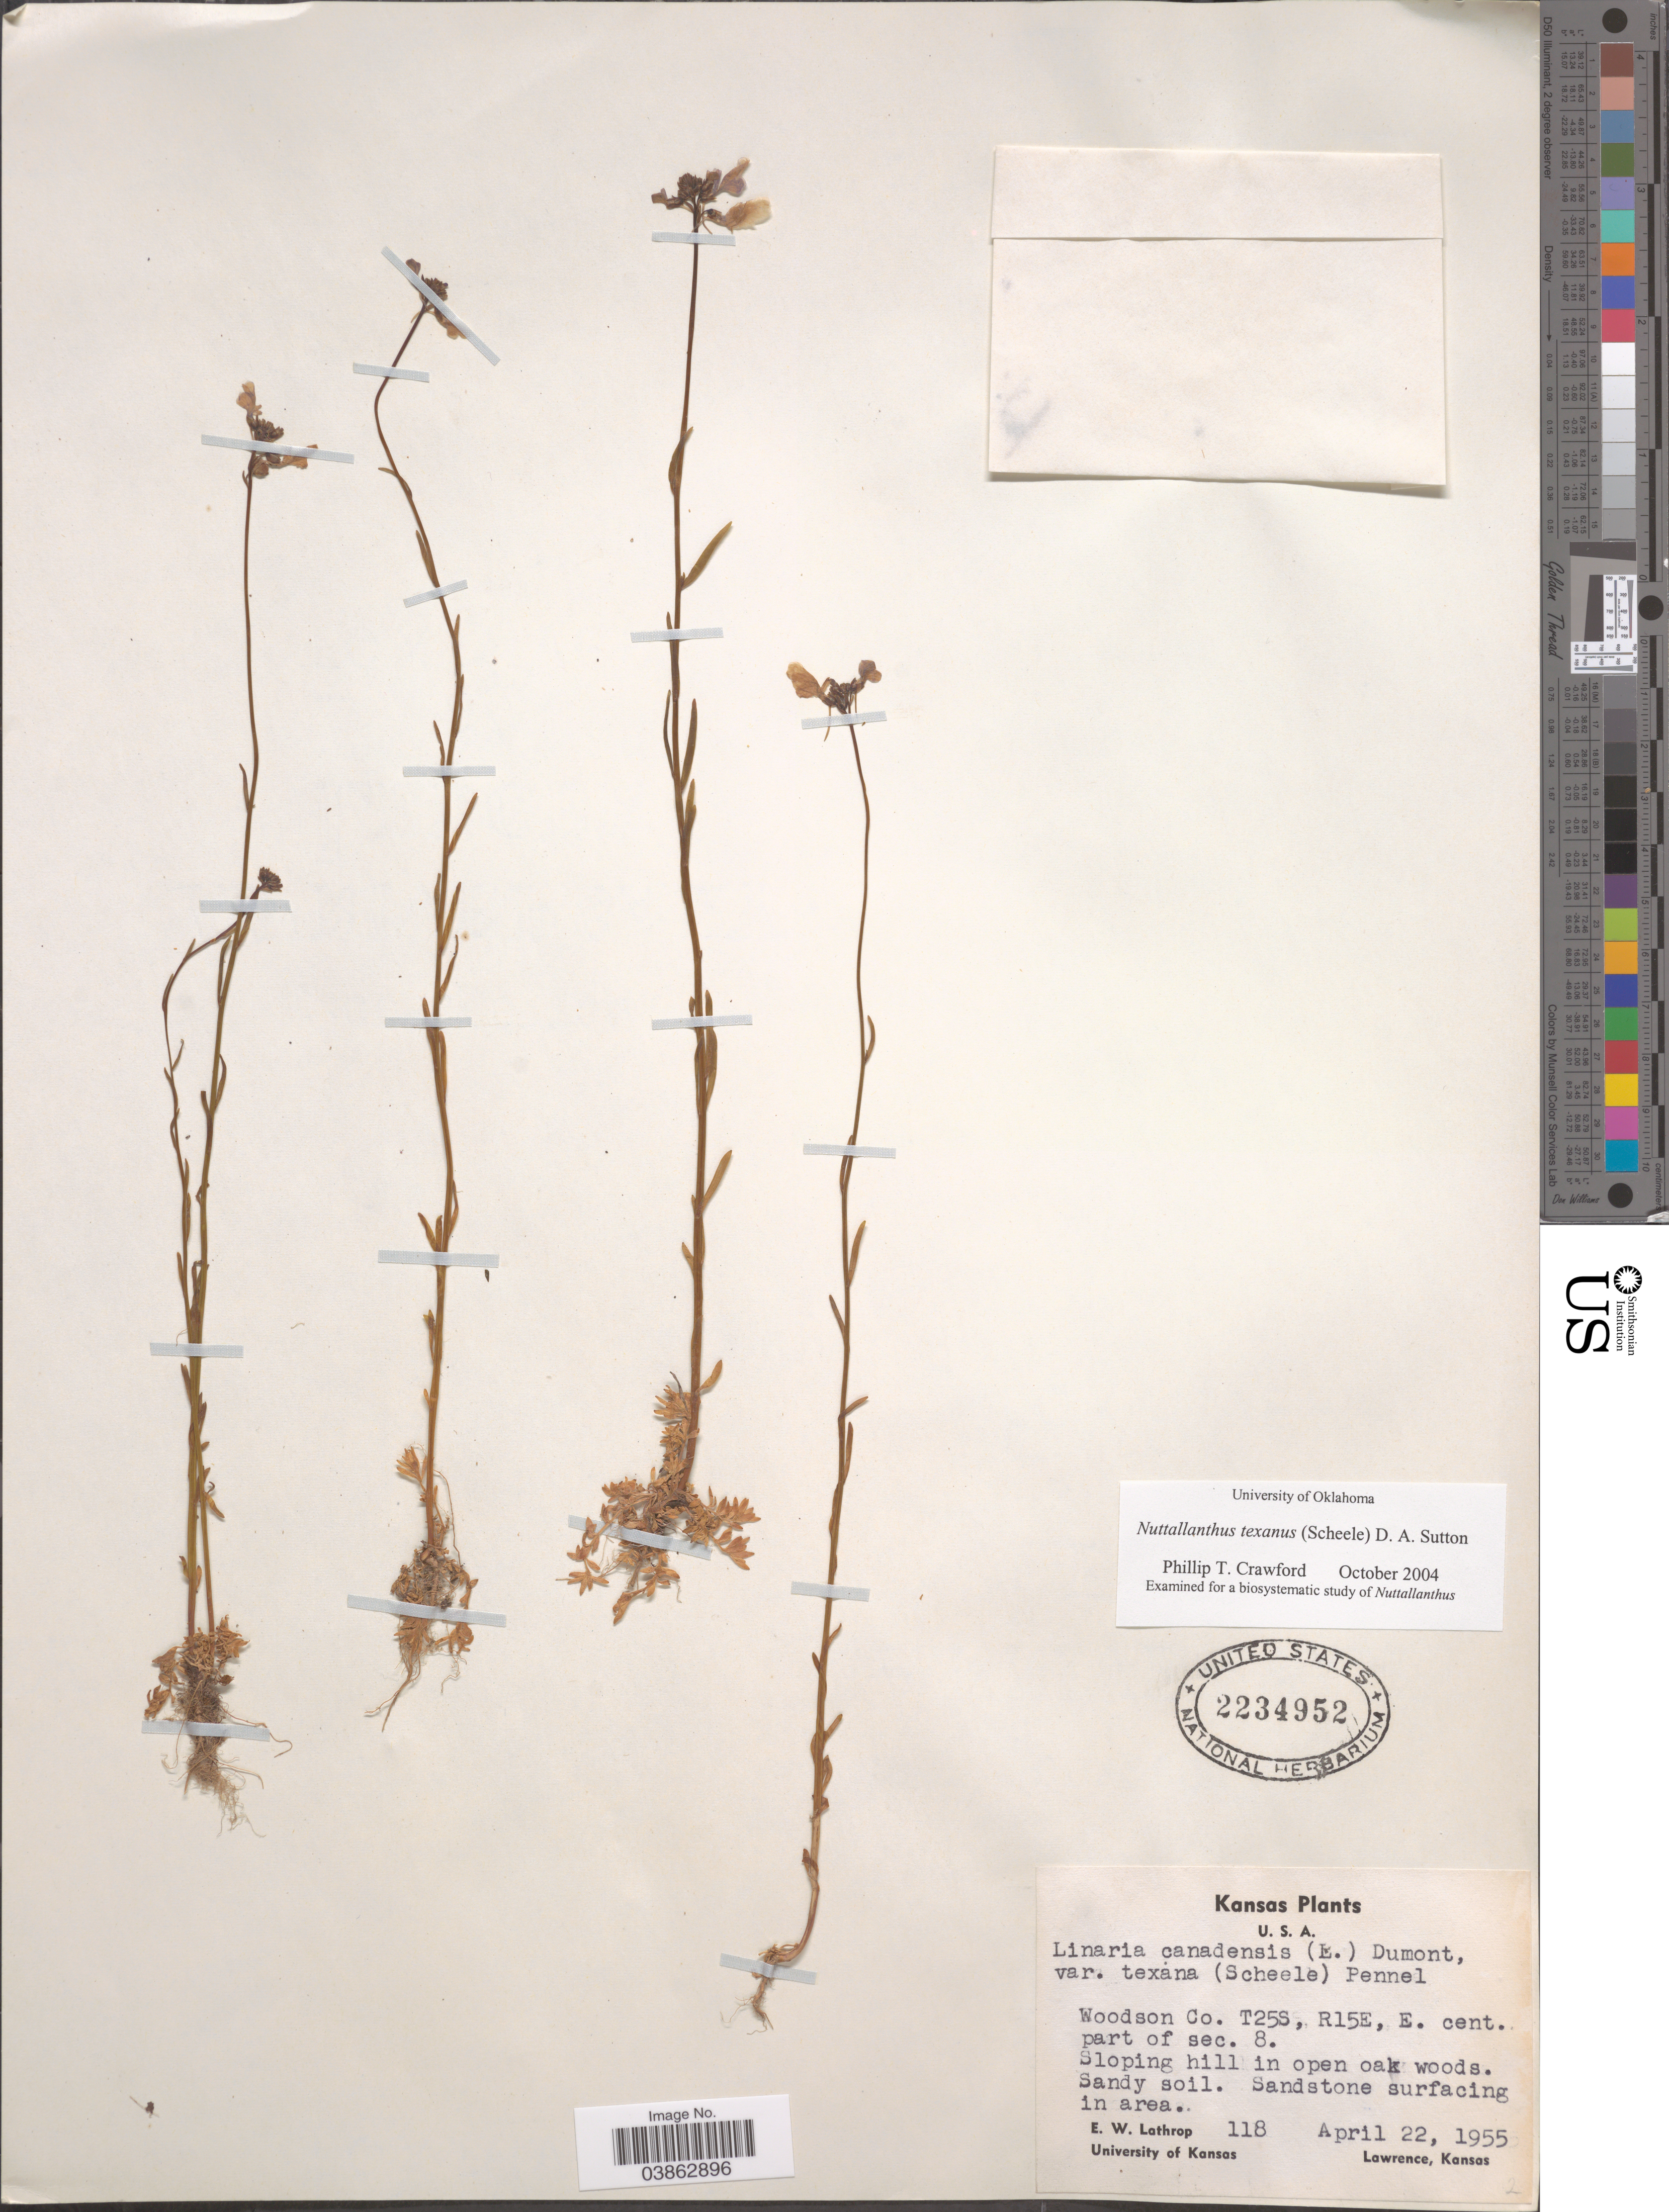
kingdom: Plantae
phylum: Tracheophyta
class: Magnoliopsida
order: Lamiales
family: Plantaginaceae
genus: Linaria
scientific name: Linaria texana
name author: Scheele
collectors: E. W. Lathrop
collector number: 118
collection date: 1955-04-22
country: United States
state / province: Kansas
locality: Woodson Co. T25S, R15E, E. cent. part of sec. 8.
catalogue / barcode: US 2234952